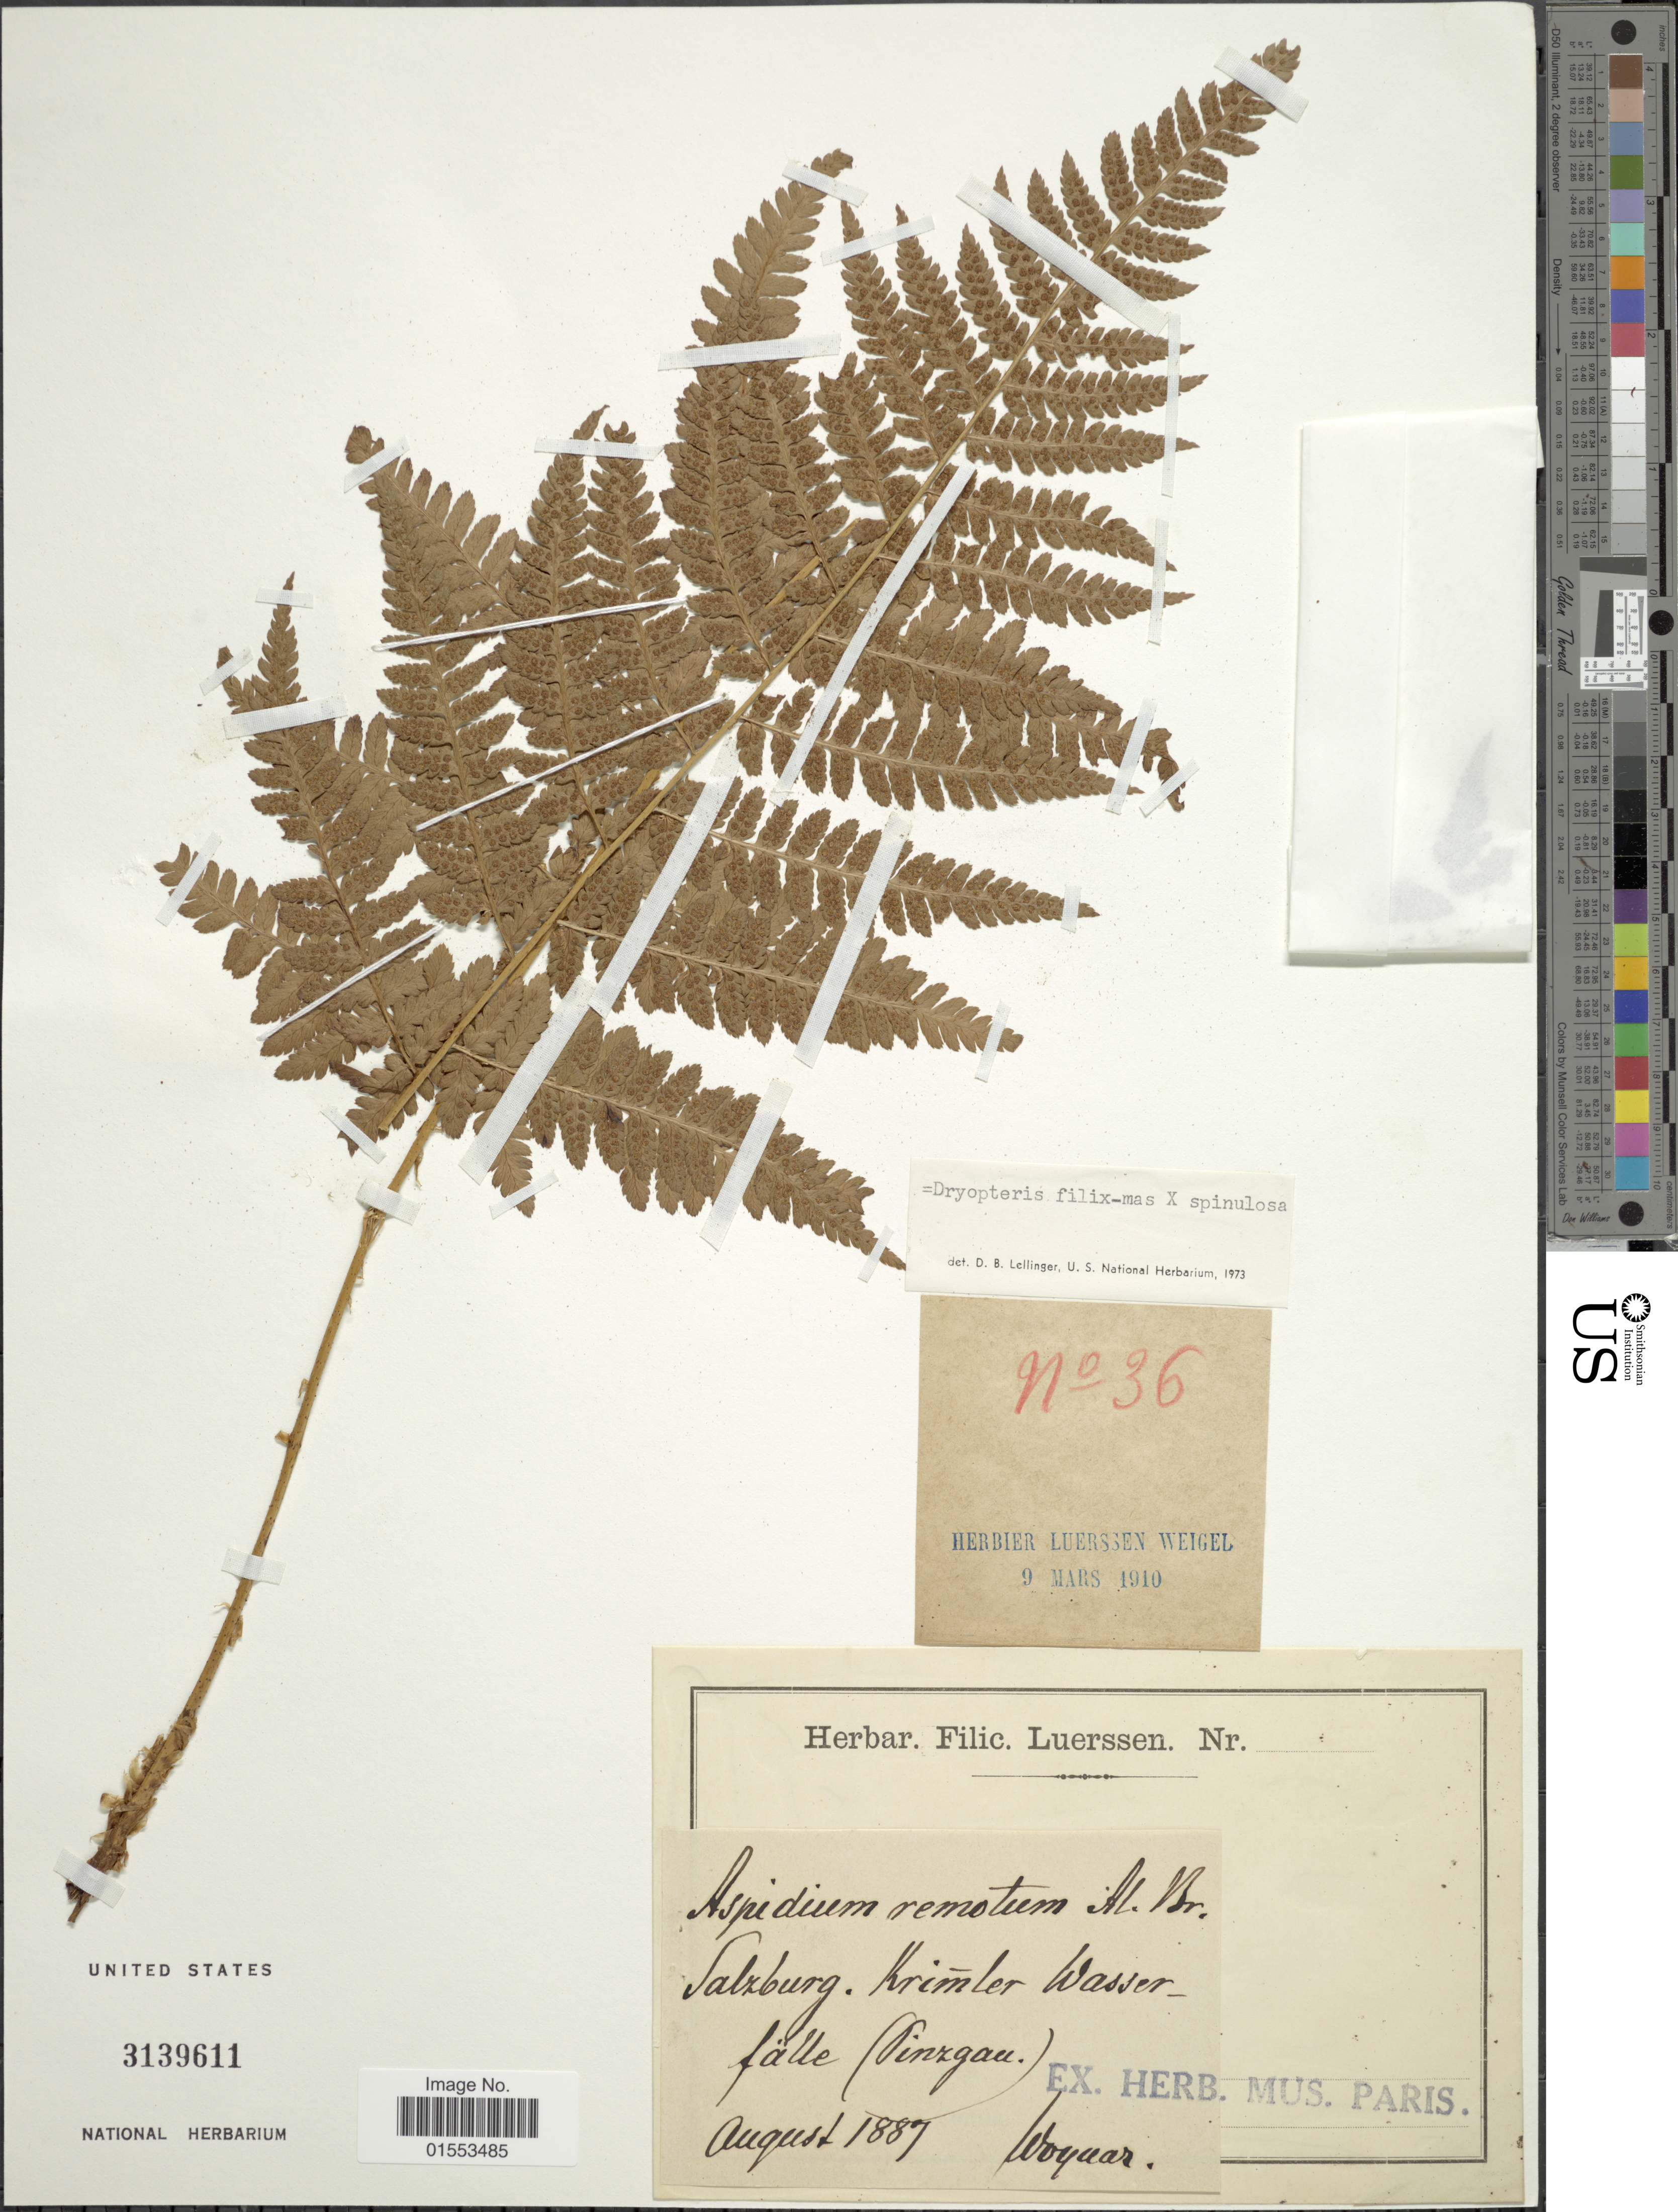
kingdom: Plantae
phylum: Tracheophyta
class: Polypodiopsida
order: Polypodiales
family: Dryopteridaceae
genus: Dryopteris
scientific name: Dryopteris remota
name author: (A. Braun) Hayek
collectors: Woyaar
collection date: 1887-08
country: Austria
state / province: Salzburg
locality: Salzburg, Krimler Wasse falle (Pinzgau). [interpreted]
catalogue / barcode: US 3139611